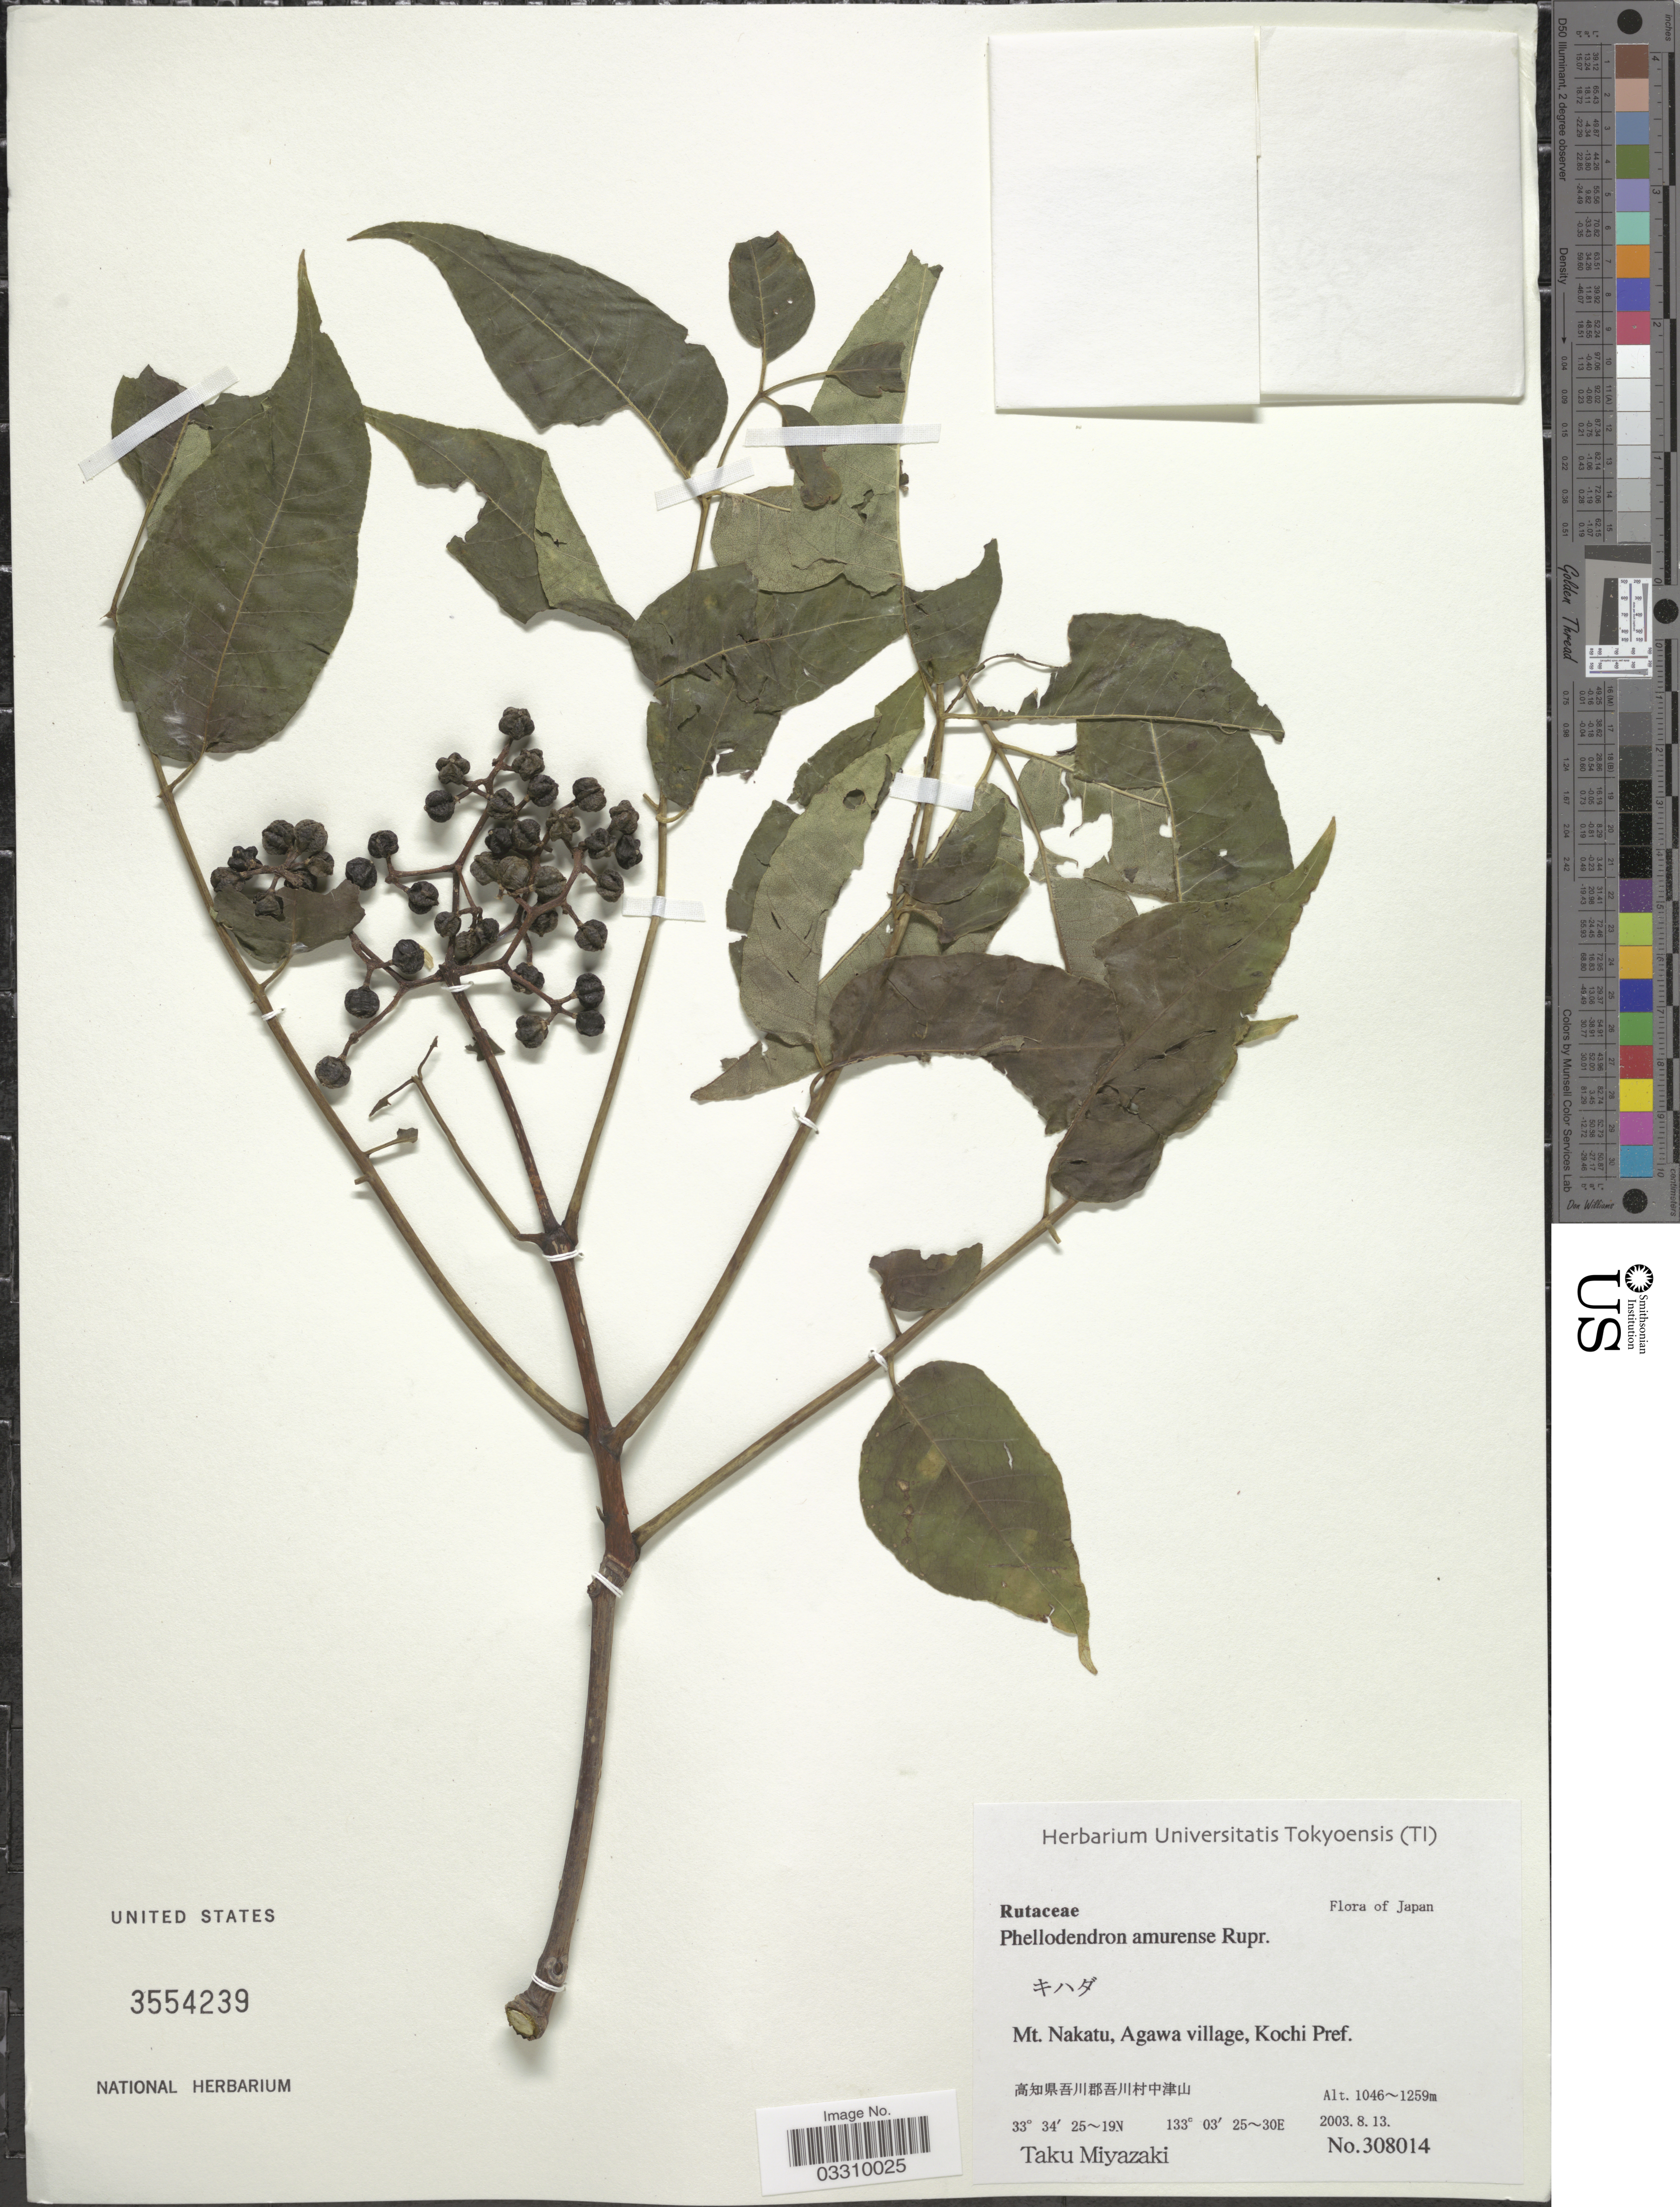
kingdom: Plantae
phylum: Tracheophyta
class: Magnoliopsida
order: Sapindales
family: Rutaceae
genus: Phellodendron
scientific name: Phellodendron amurense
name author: Rupr.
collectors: T. Miyazaki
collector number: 308014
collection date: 2003-08-13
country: Japan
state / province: Koti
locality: Mt. Nakatu, Agawa village, Kochi Pref. X.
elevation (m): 1046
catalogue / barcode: US 3554239